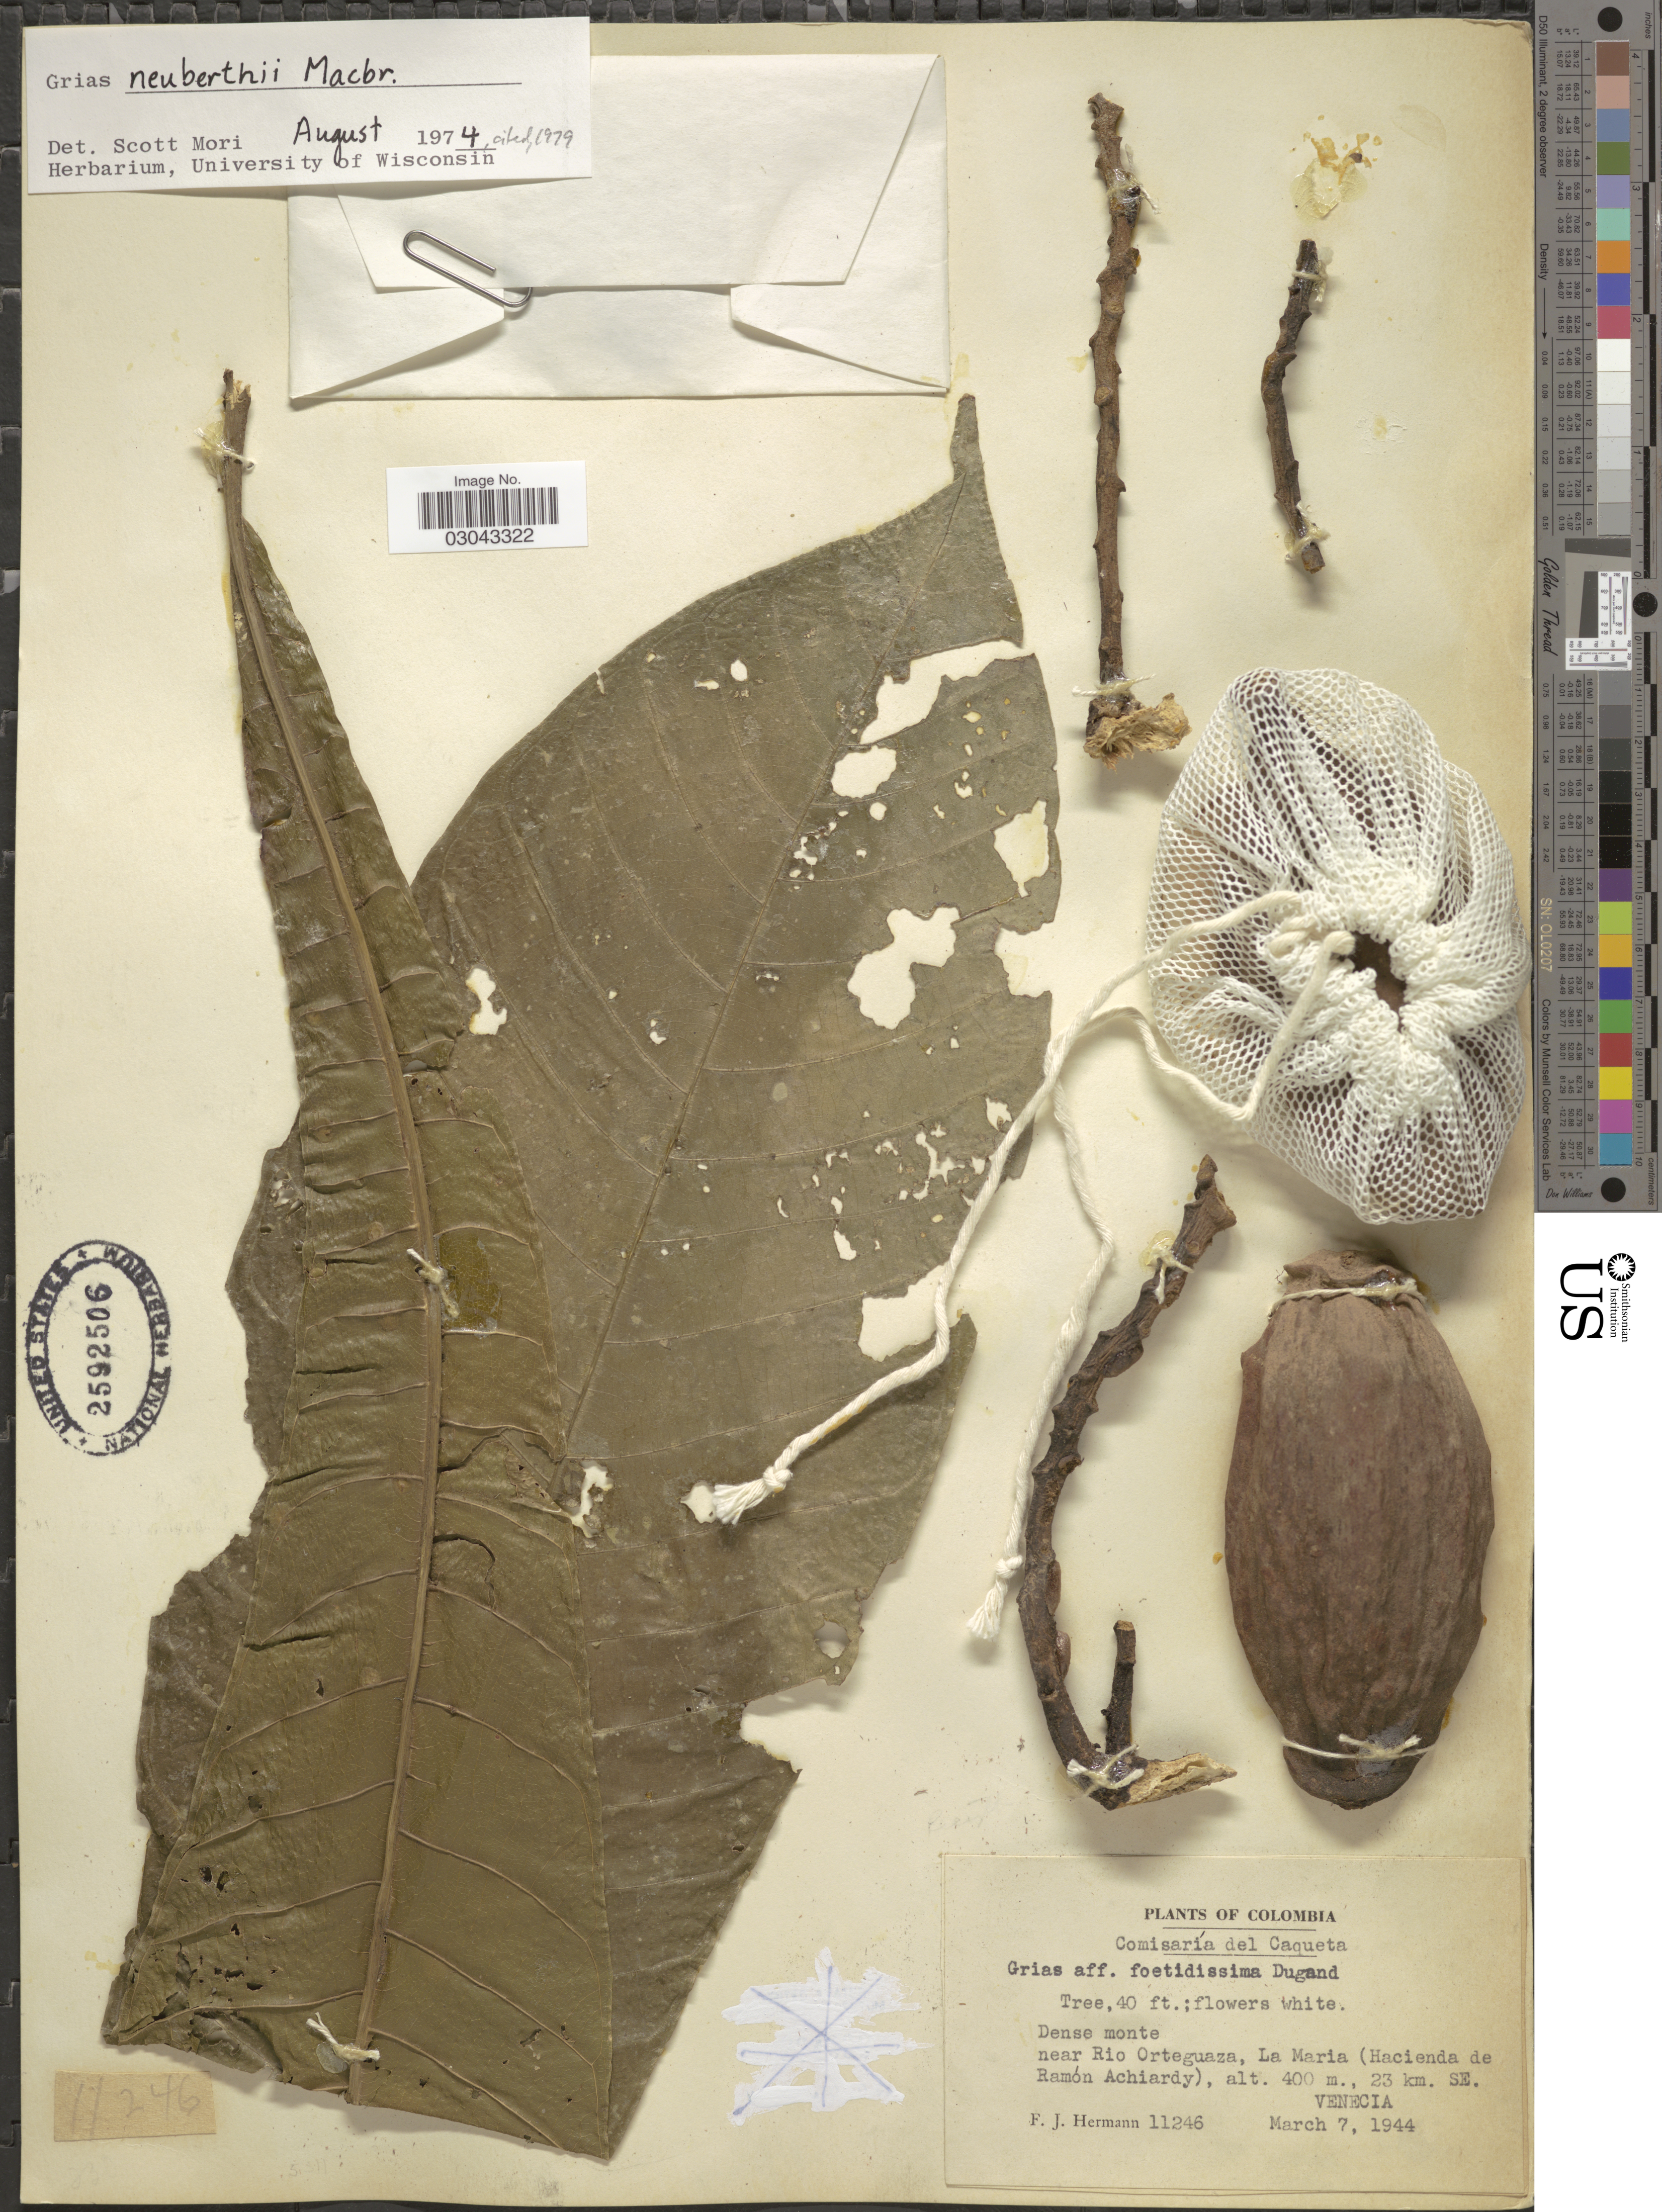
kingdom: Plantae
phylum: Tracheophyta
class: Magnoliopsida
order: Ericales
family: Lecythidaceae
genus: Grias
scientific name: Grias neuberthii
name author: J.F. Macbr.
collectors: F. J. Hermann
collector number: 11246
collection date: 1944-03-07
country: Colombia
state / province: Caquetá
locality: Comisaría del Caqueta, near Rio Orteguaza, La Maria (Hacienda de Ramón Achiardy), 23 km. SE. Venecia.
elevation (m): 400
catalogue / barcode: US 2592506